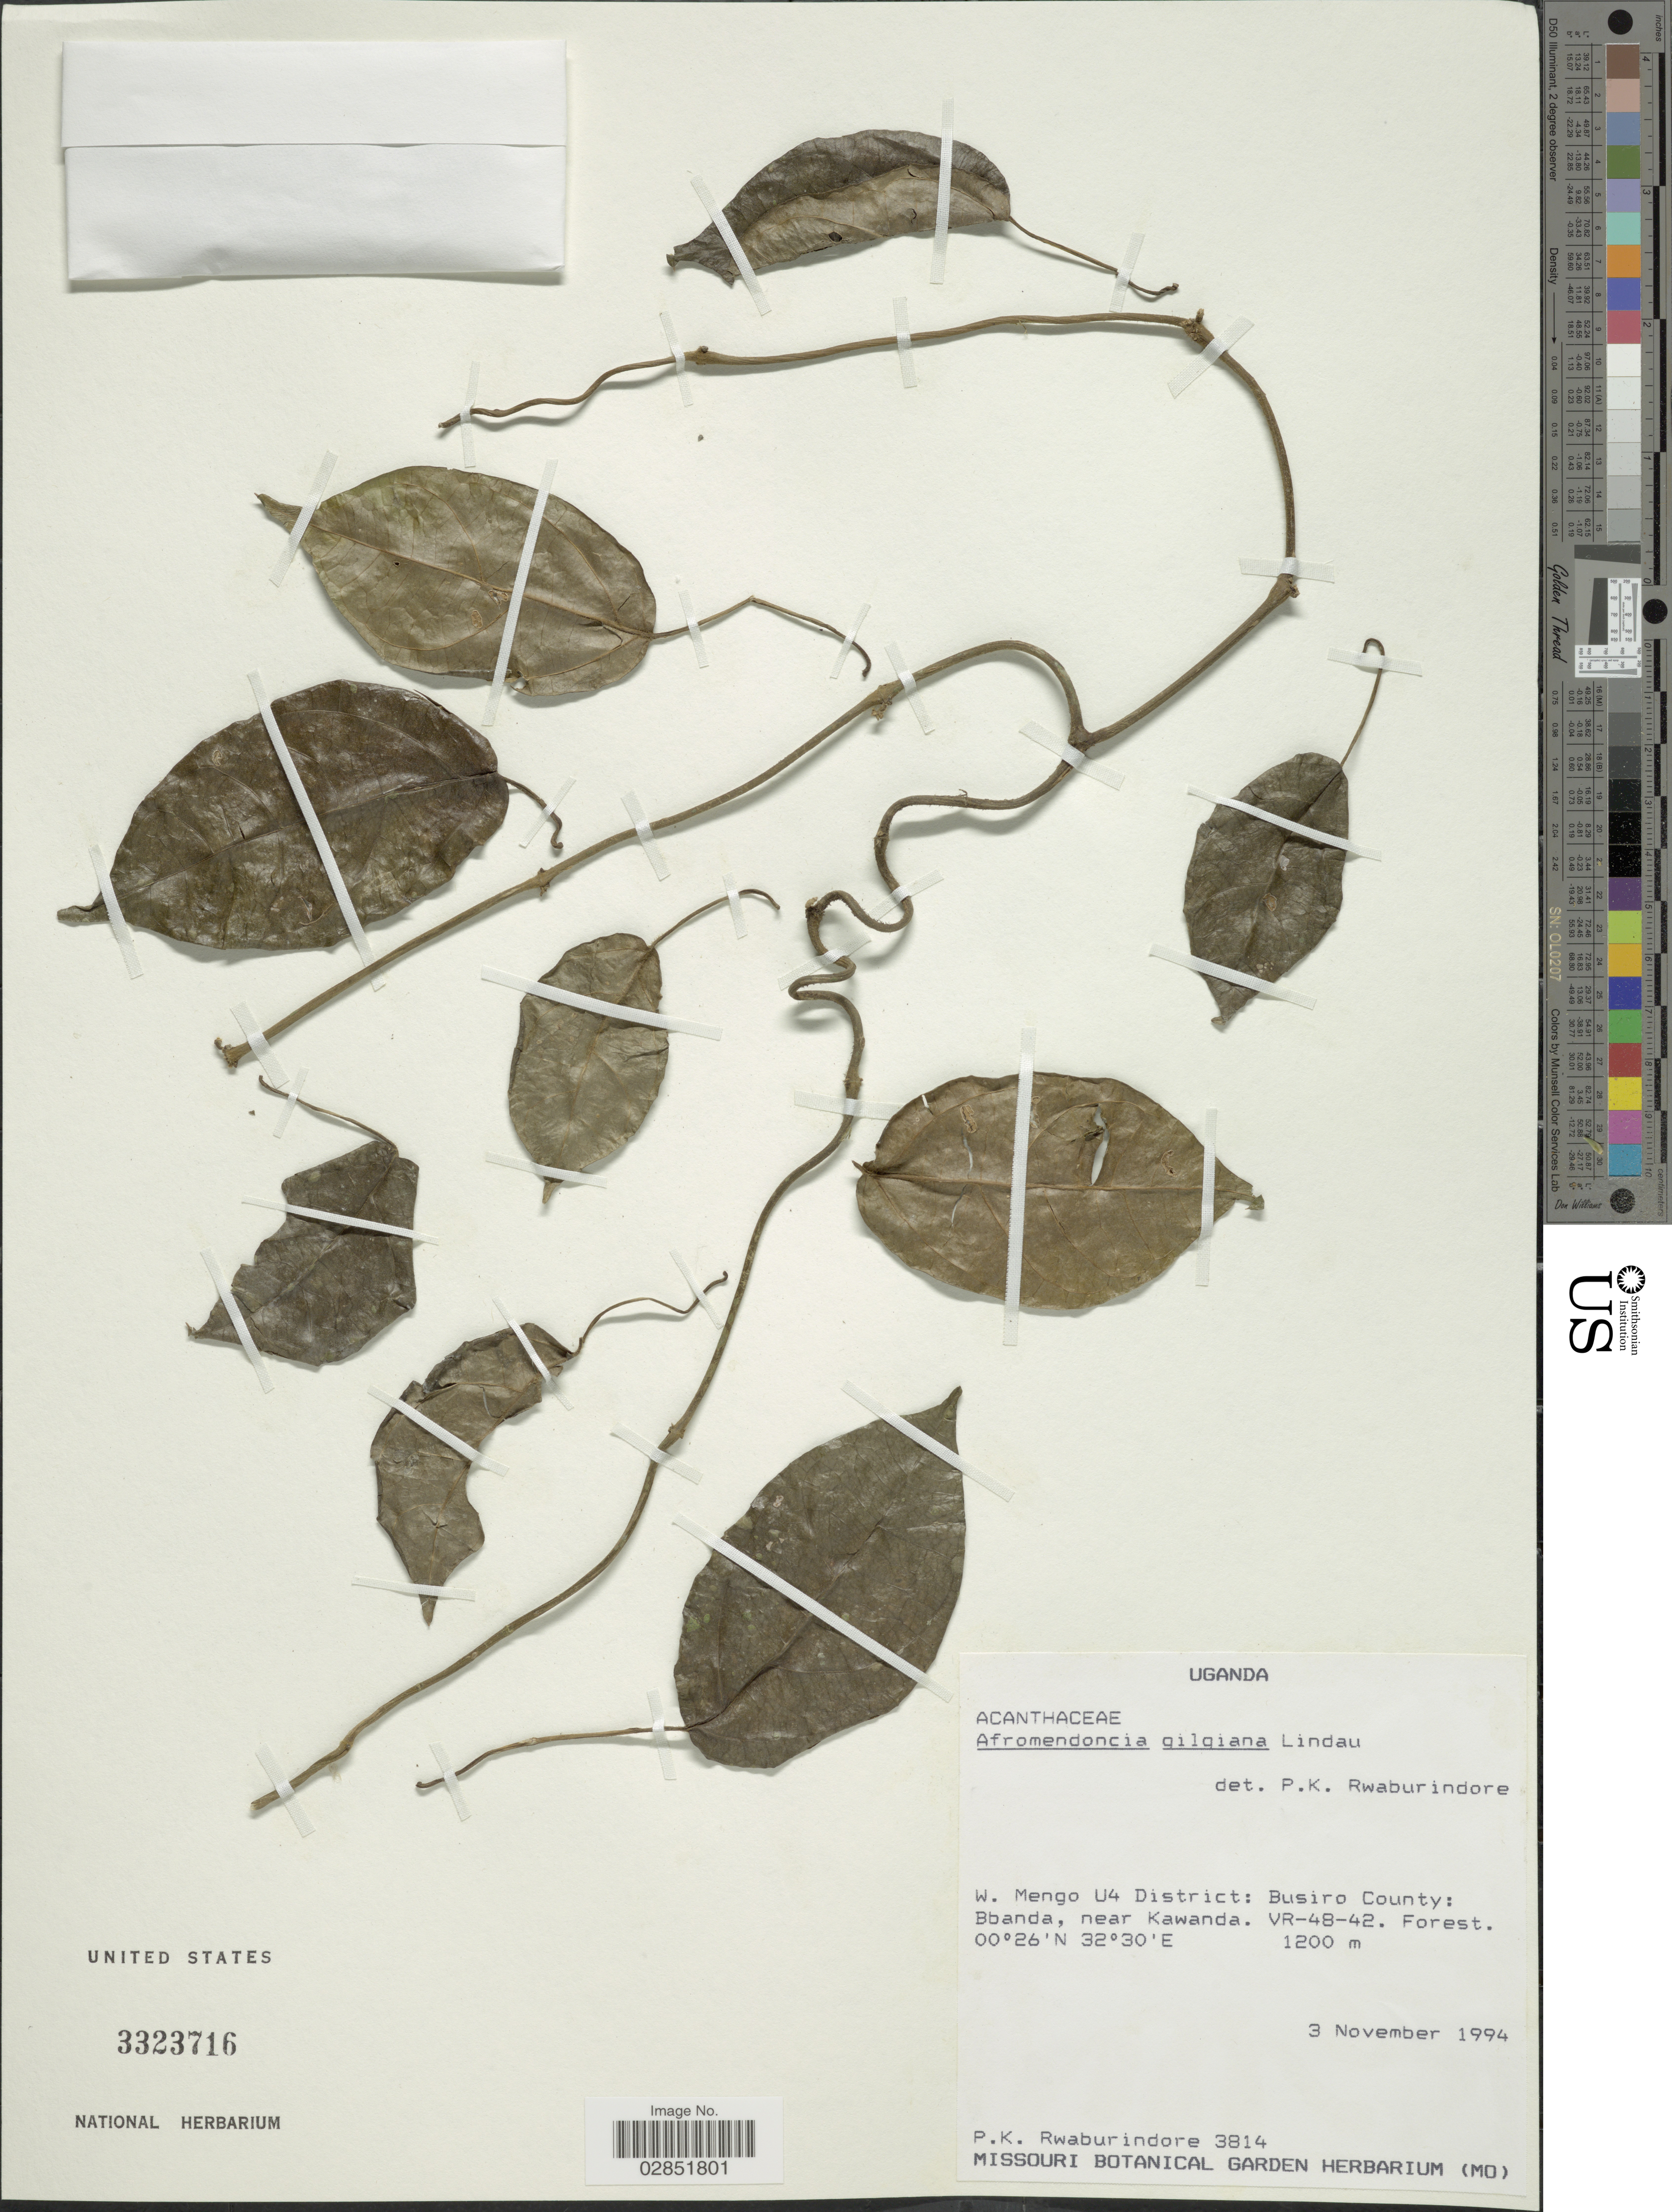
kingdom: Plantae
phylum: Tracheophyta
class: Magnoliopsida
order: Lamiales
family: Acanthaceae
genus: Afromendoncia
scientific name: Afromendoncia gilgiana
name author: Lindau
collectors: P. Rwaburindore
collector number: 3814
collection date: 1994-11-03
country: Uganda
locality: W. Mengo U4 District: Busiro County: Bbanda, near Kawanda. VR-48-42.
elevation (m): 1200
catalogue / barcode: US 3323716